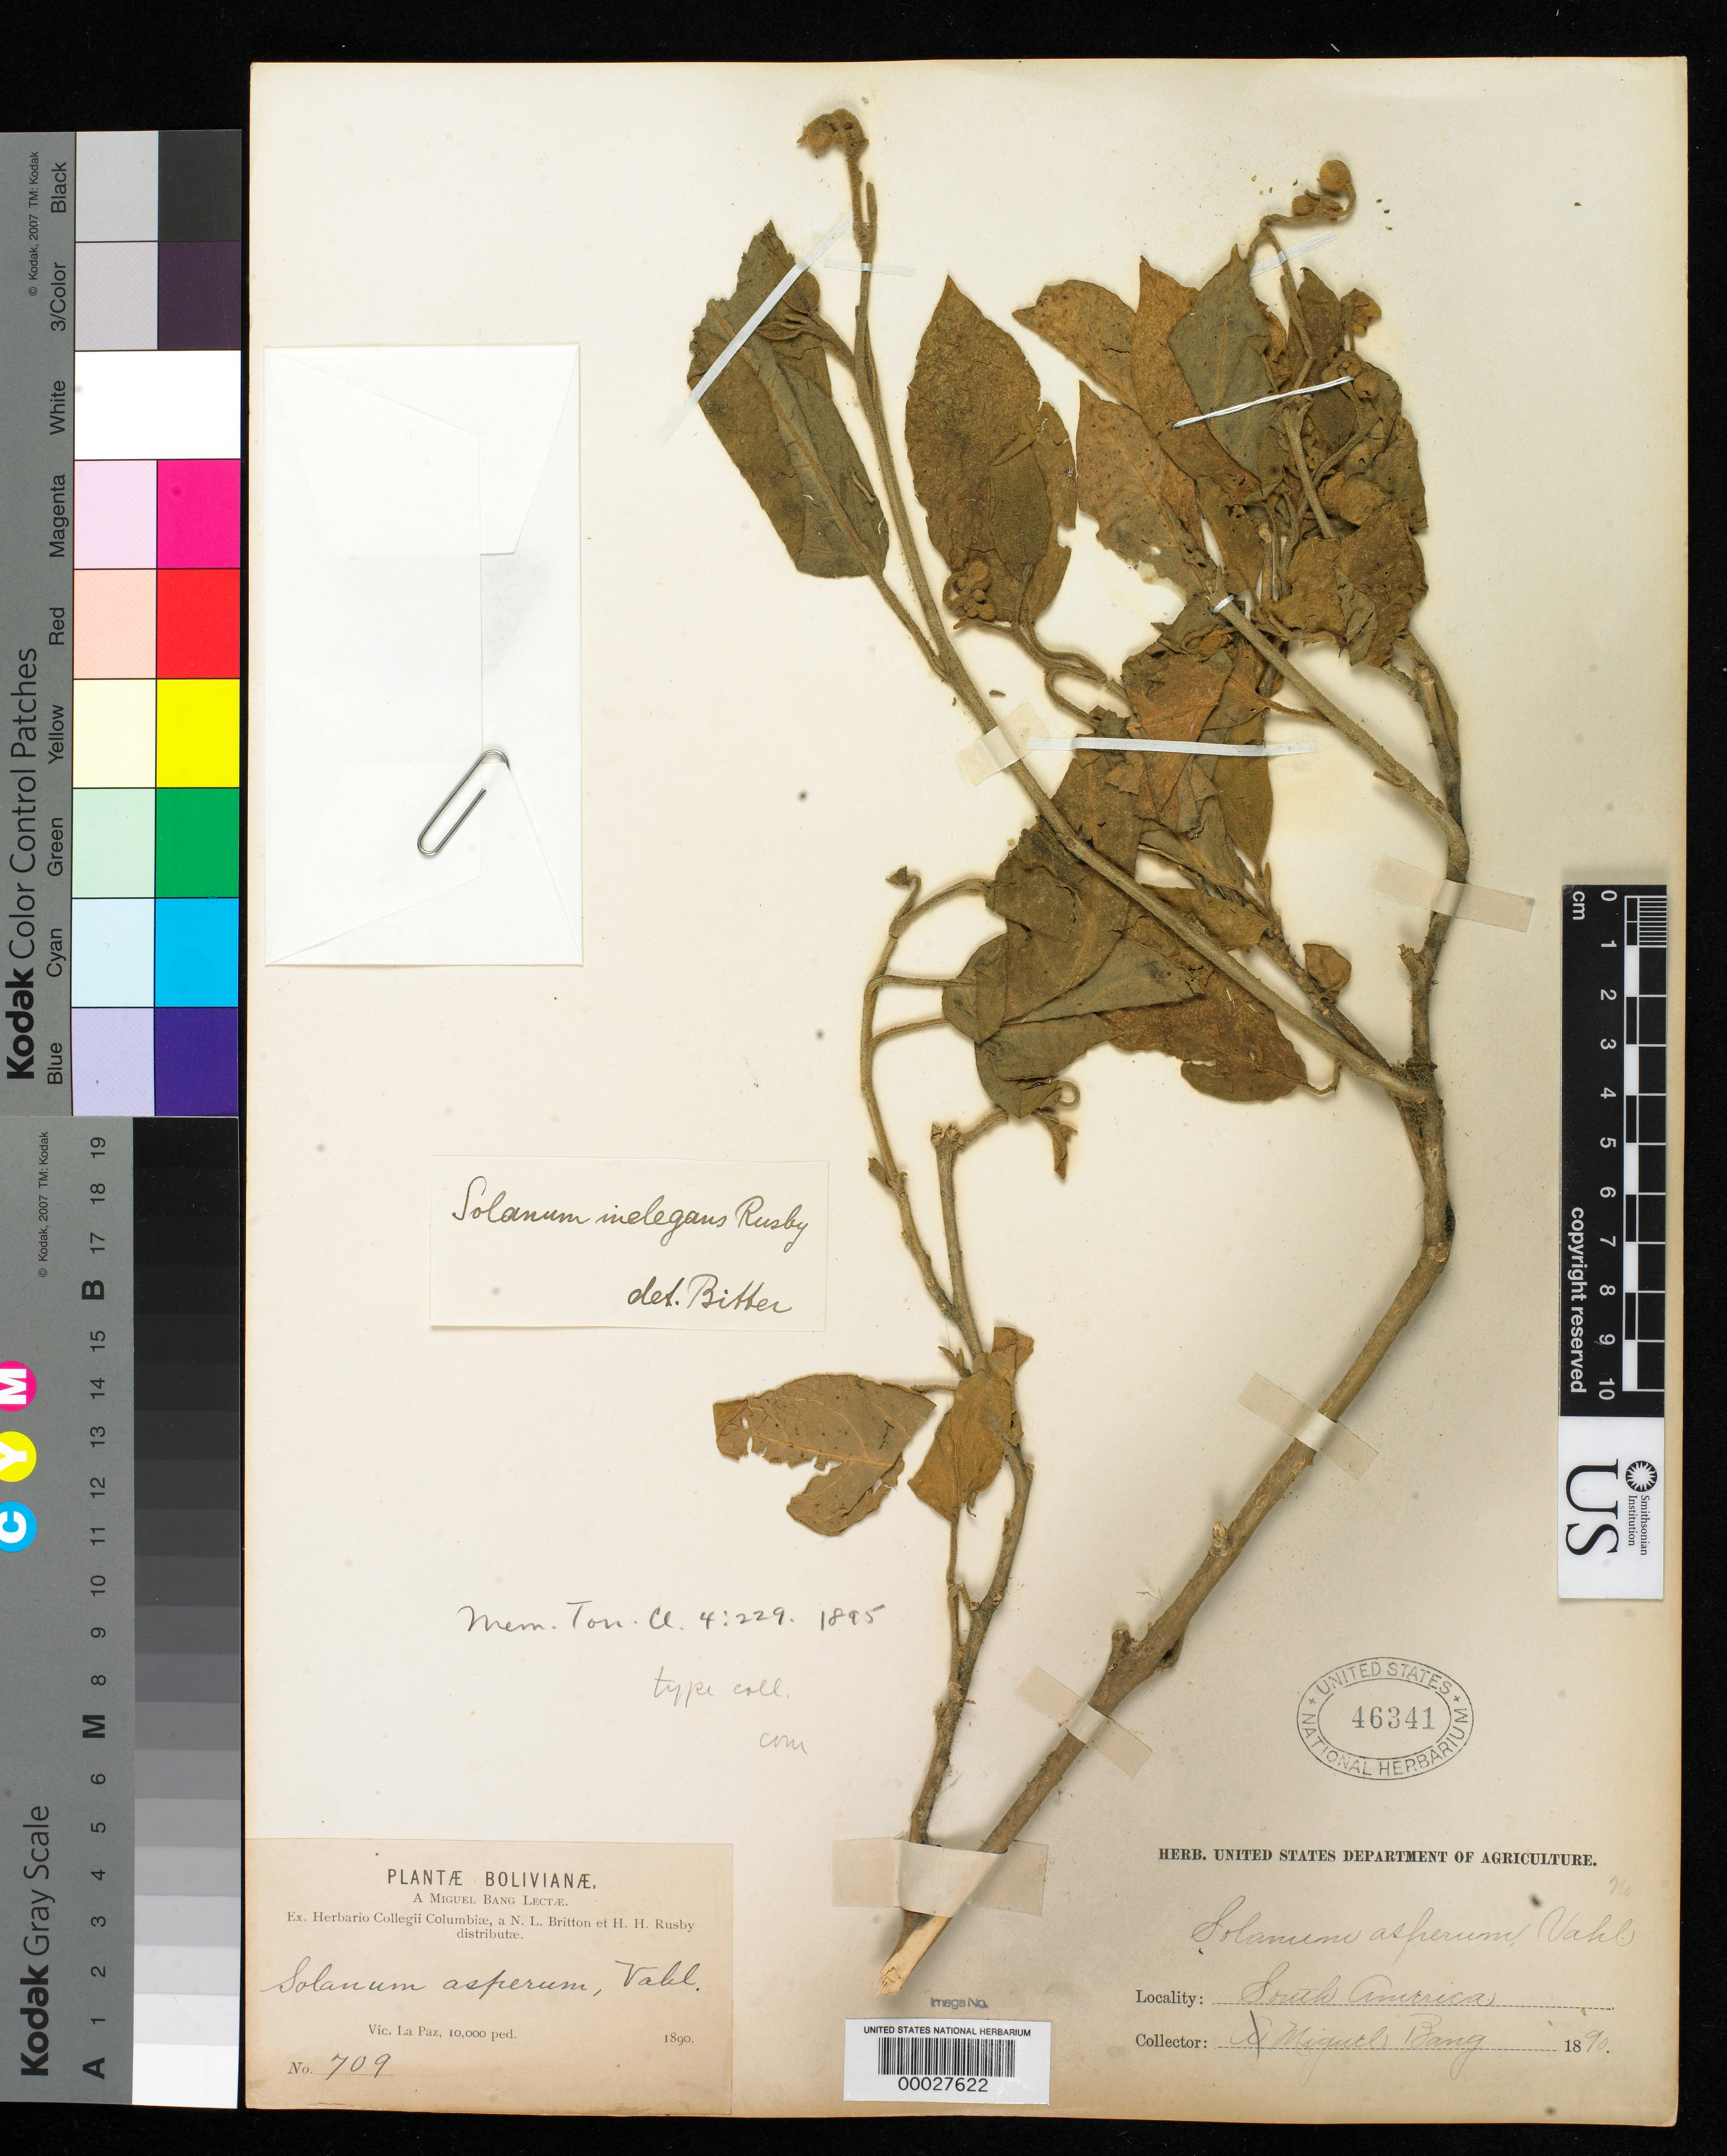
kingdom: Plantae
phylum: Tracheophyta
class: Magnoliopsida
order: Solanales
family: Solanaceae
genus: Solanum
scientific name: Solanum inelegans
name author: Rusby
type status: Isosyntype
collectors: M. Bang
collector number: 709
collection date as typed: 1890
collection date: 1890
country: Bolivia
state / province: La Paz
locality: Vicinity of La Paz.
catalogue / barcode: US 46341